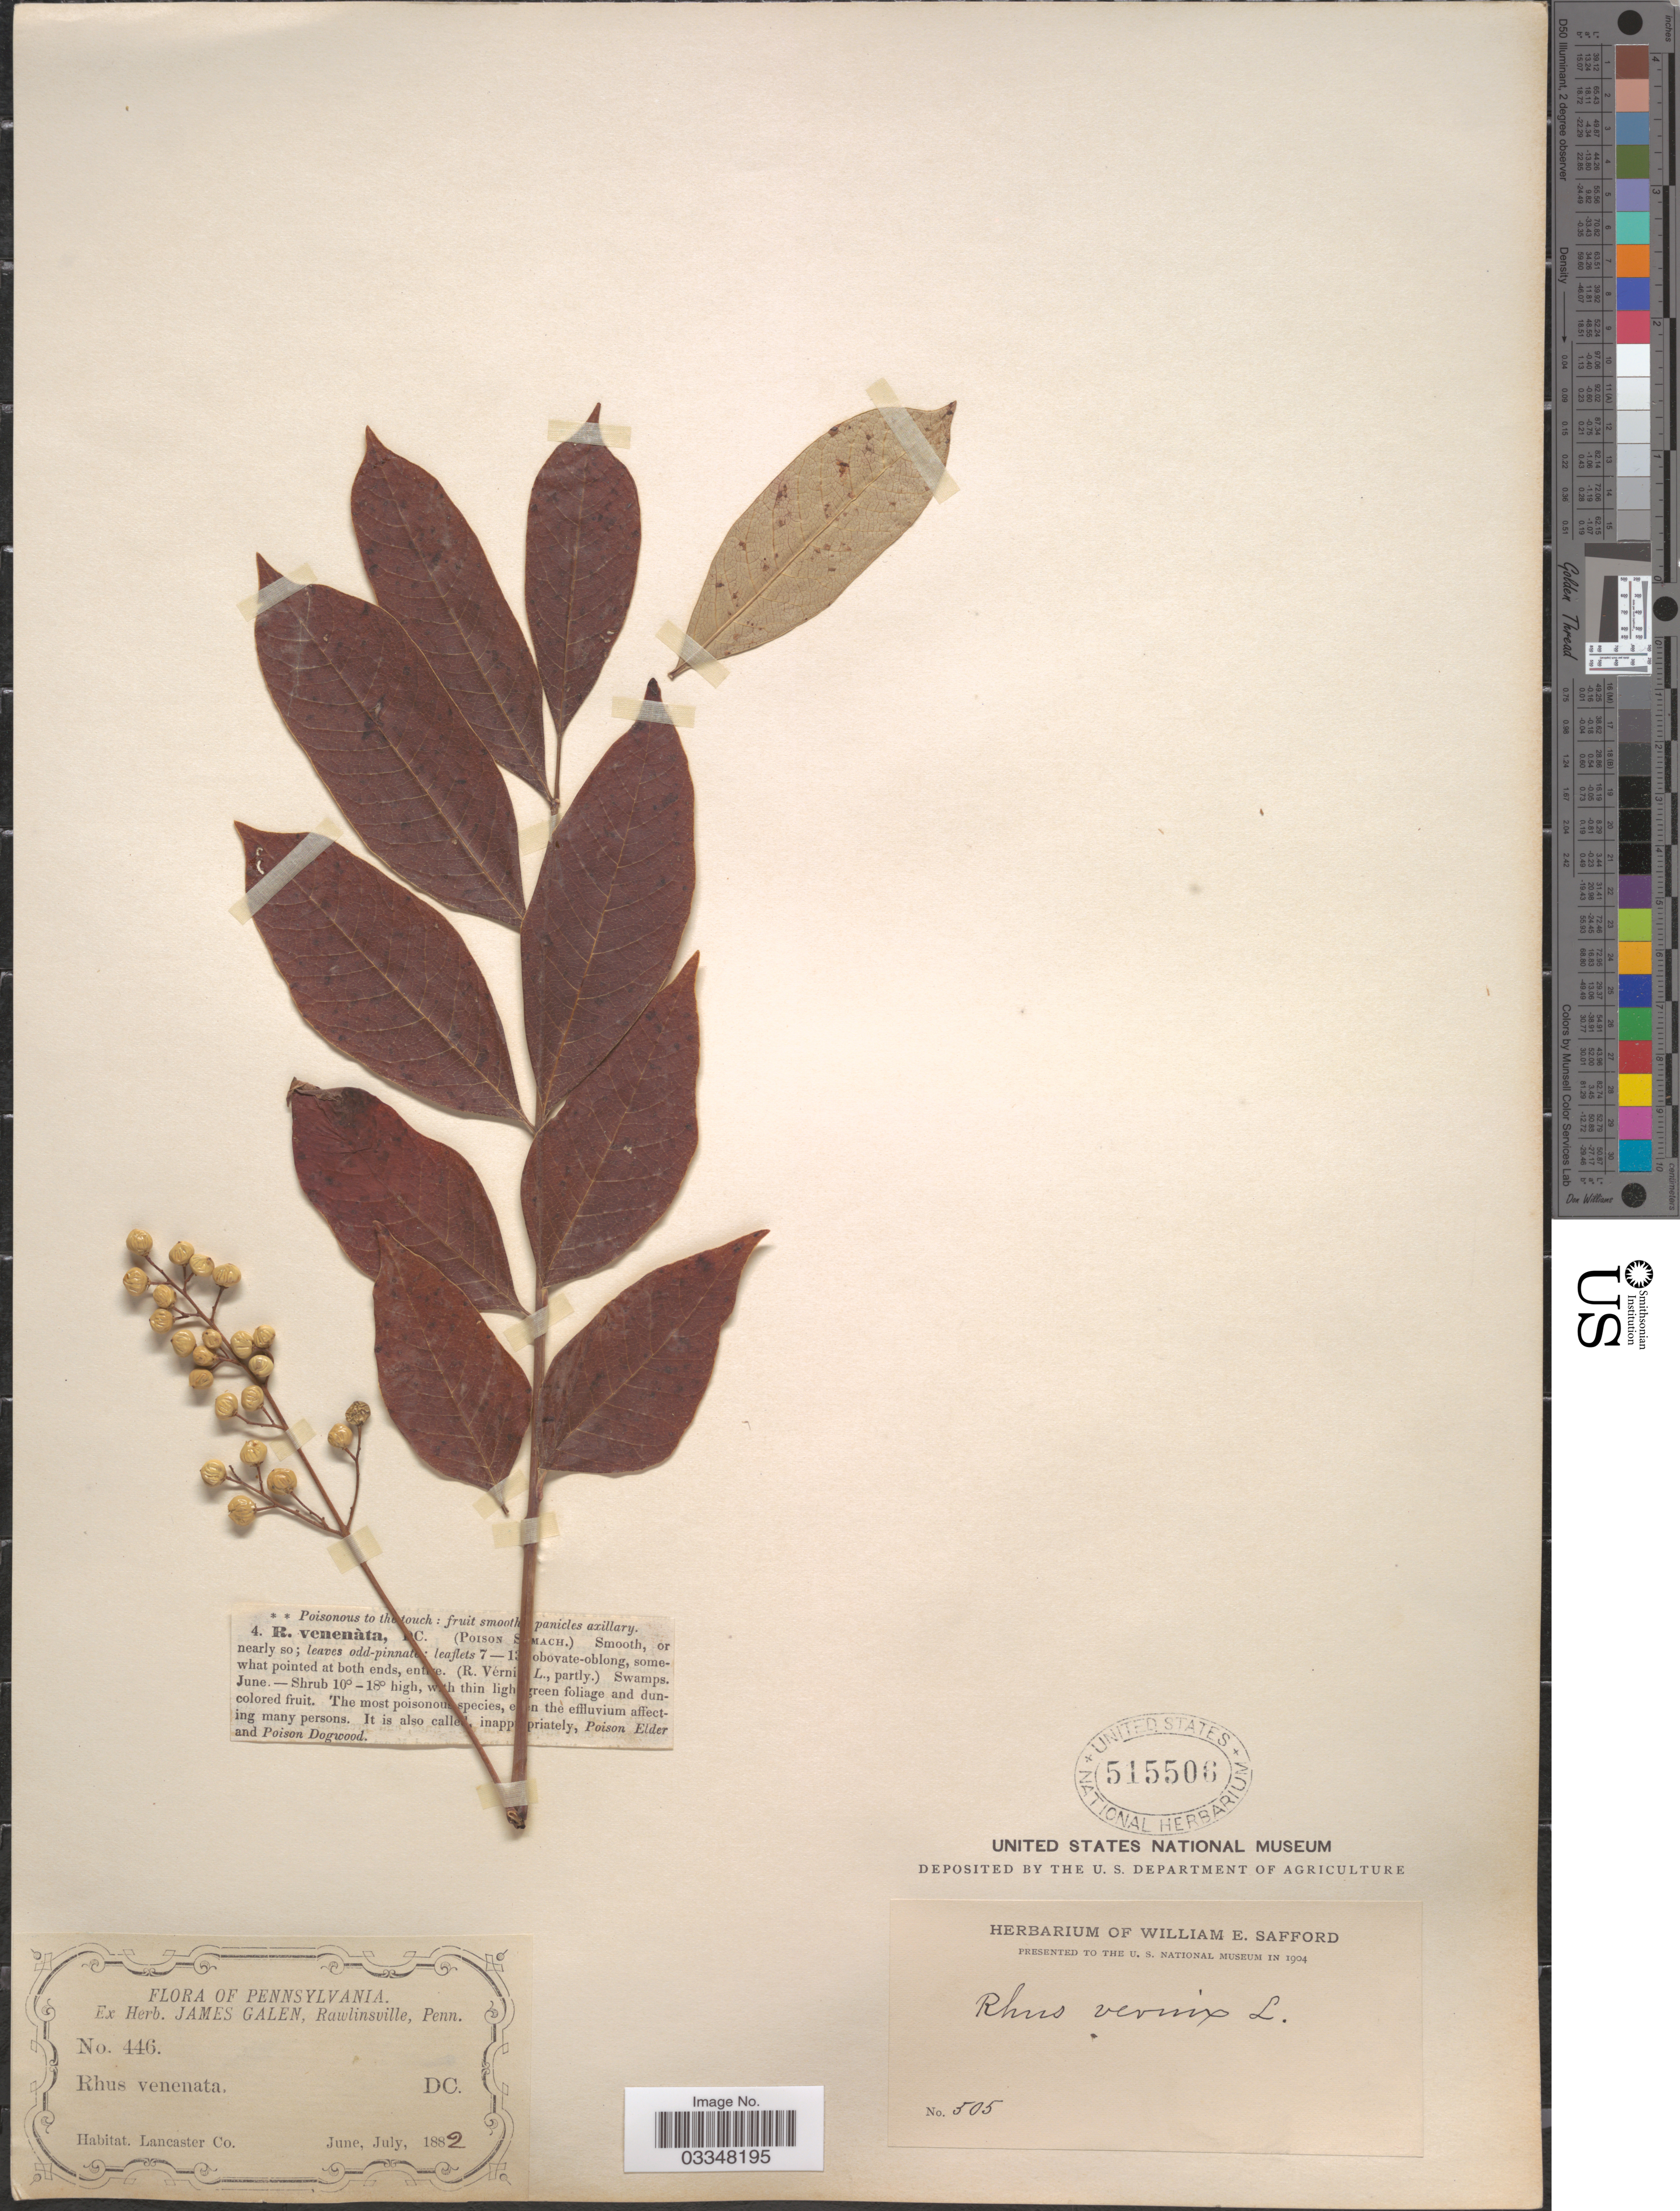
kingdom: Plantae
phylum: Tracheophyta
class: Magnoliopsida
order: Sapindales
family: Anacardiaceae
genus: Toxicodendron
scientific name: Toxicodendron vernix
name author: (L.) Kuntze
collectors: ex Herb. James Galen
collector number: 446/505?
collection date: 1882-06/1882-07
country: United States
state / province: Pennsylvania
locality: Lancaster Co.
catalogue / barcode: US 515506